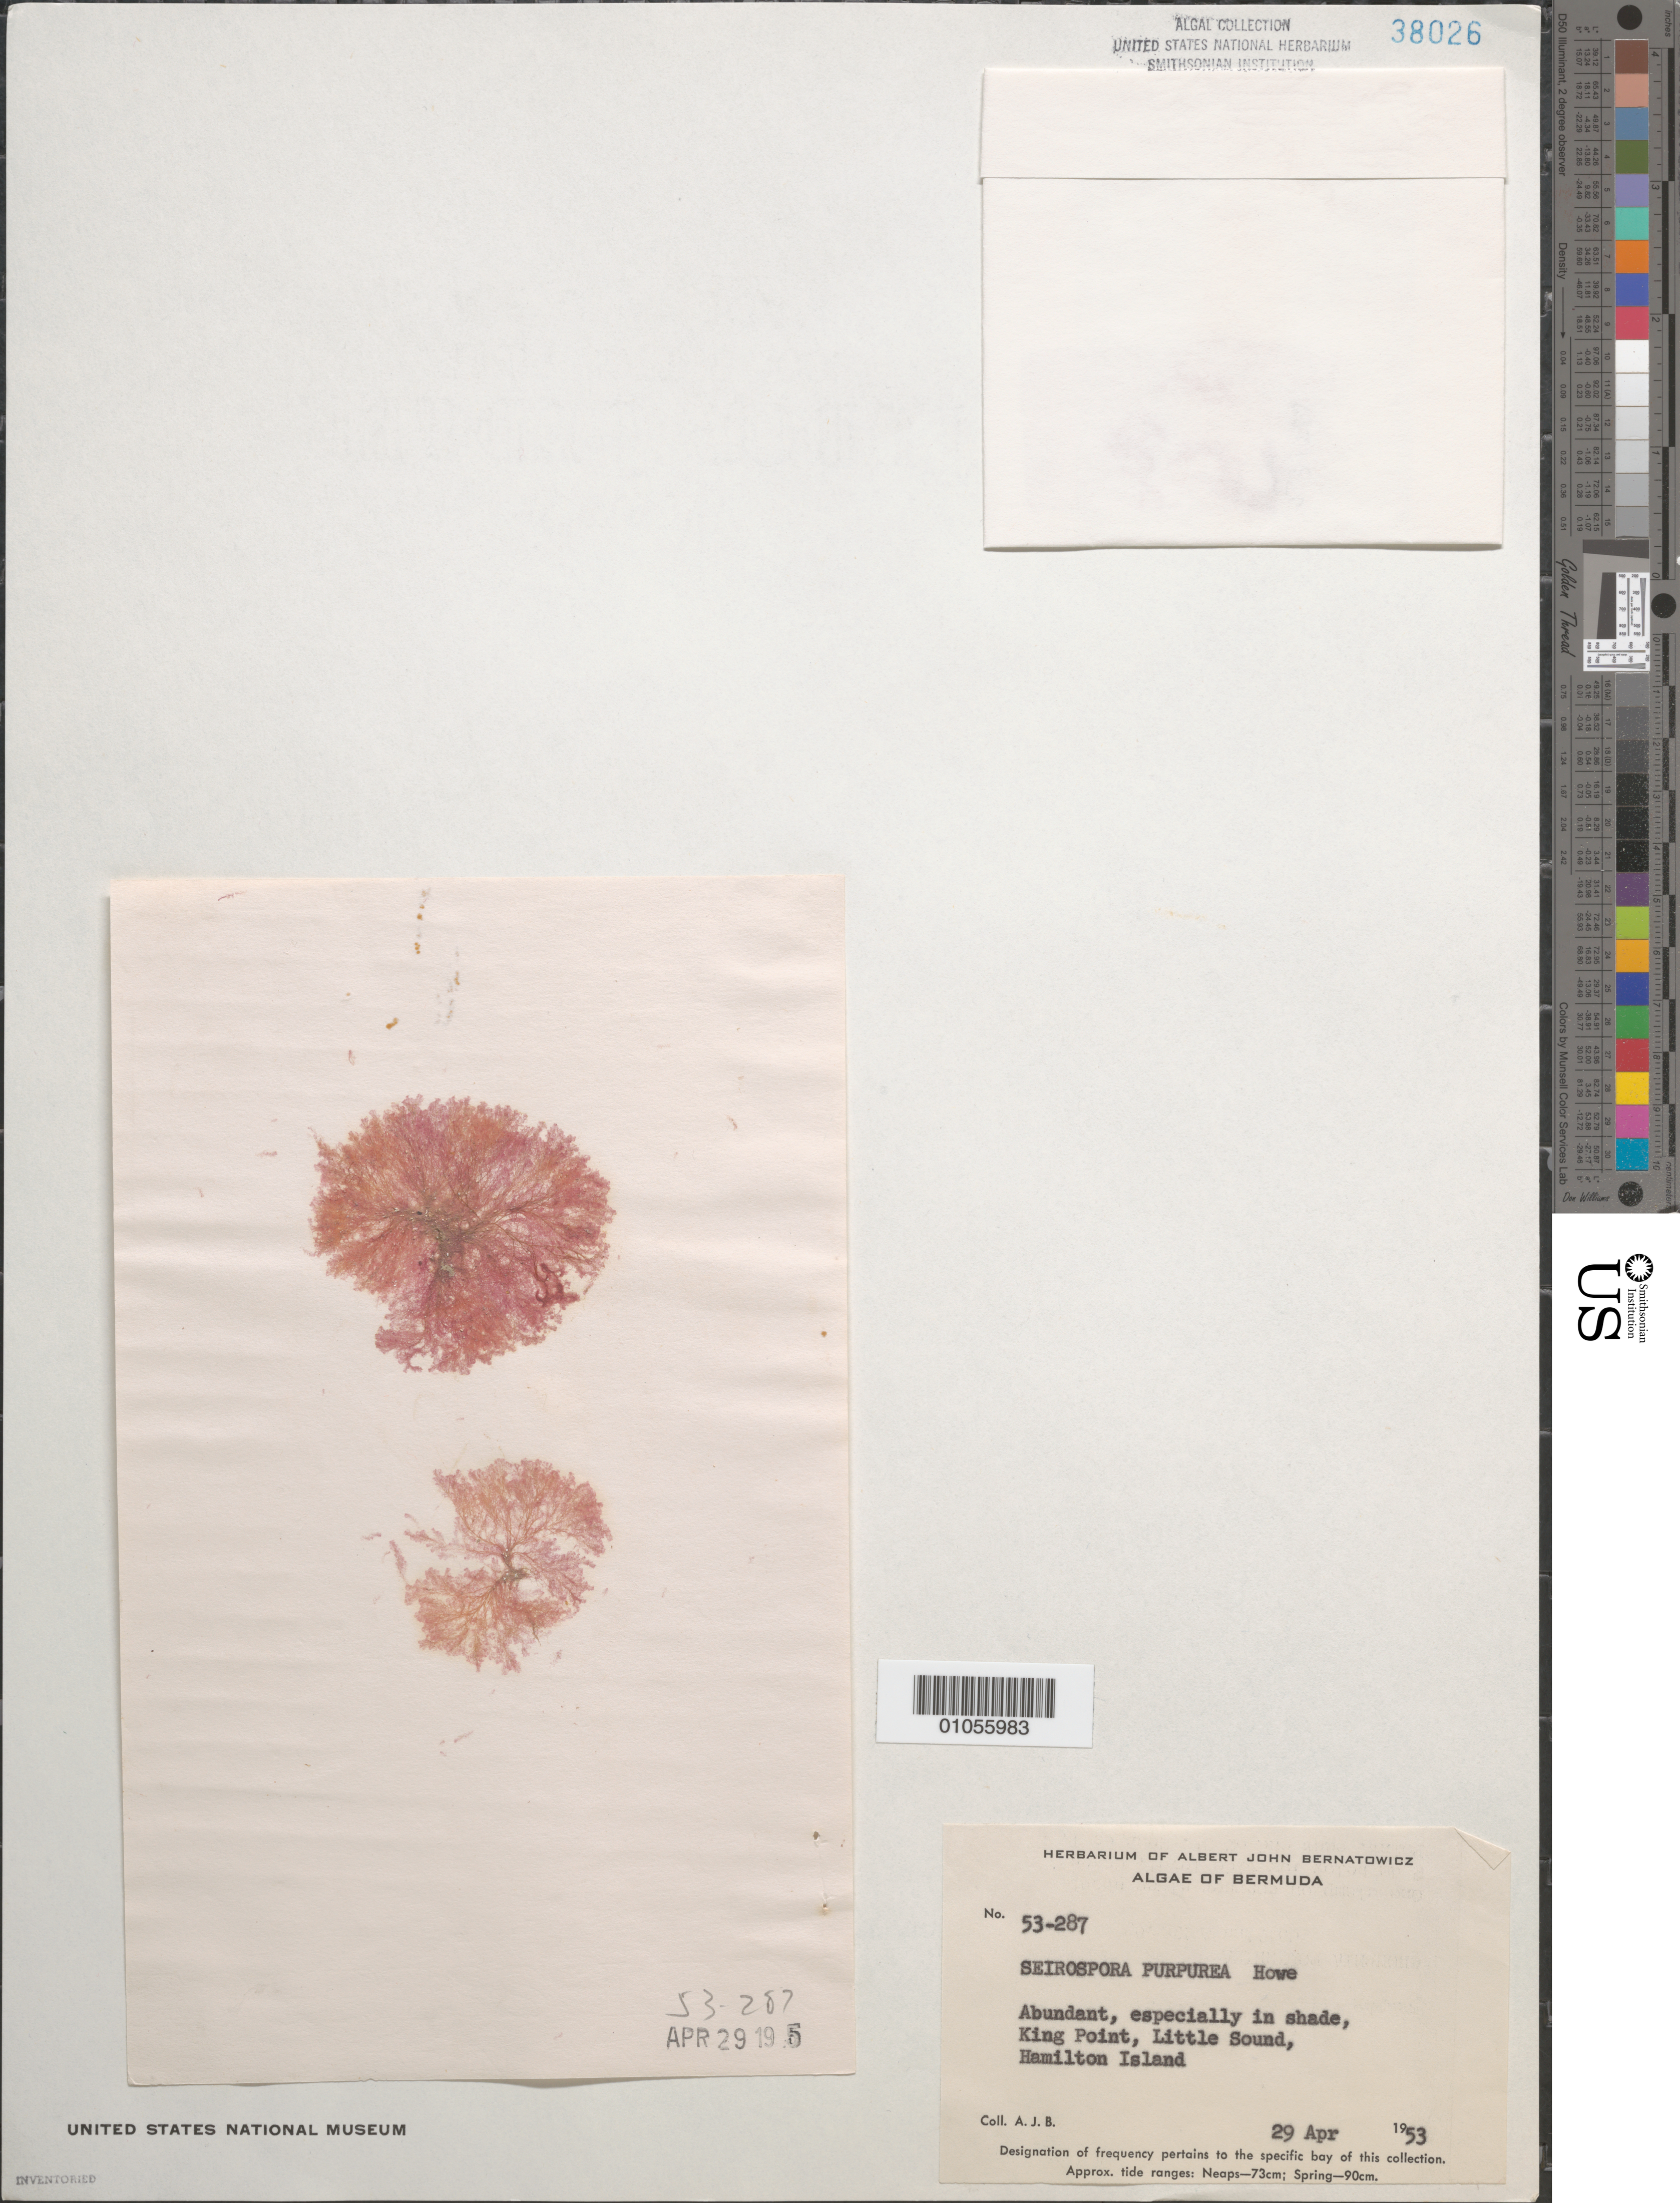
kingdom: Plantae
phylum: Rhodophyta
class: Florideophyceae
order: Ceramiales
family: Callithamniaceae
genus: Seirospora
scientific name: Seirospora purpurea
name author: M. Howe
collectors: A. Bernatowicz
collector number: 53-287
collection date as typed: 29 Apr 1953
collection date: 1953-04-29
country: Bermuda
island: Bermuda Island (Hamilton Island)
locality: King Point, Little Sound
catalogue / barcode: US 38026